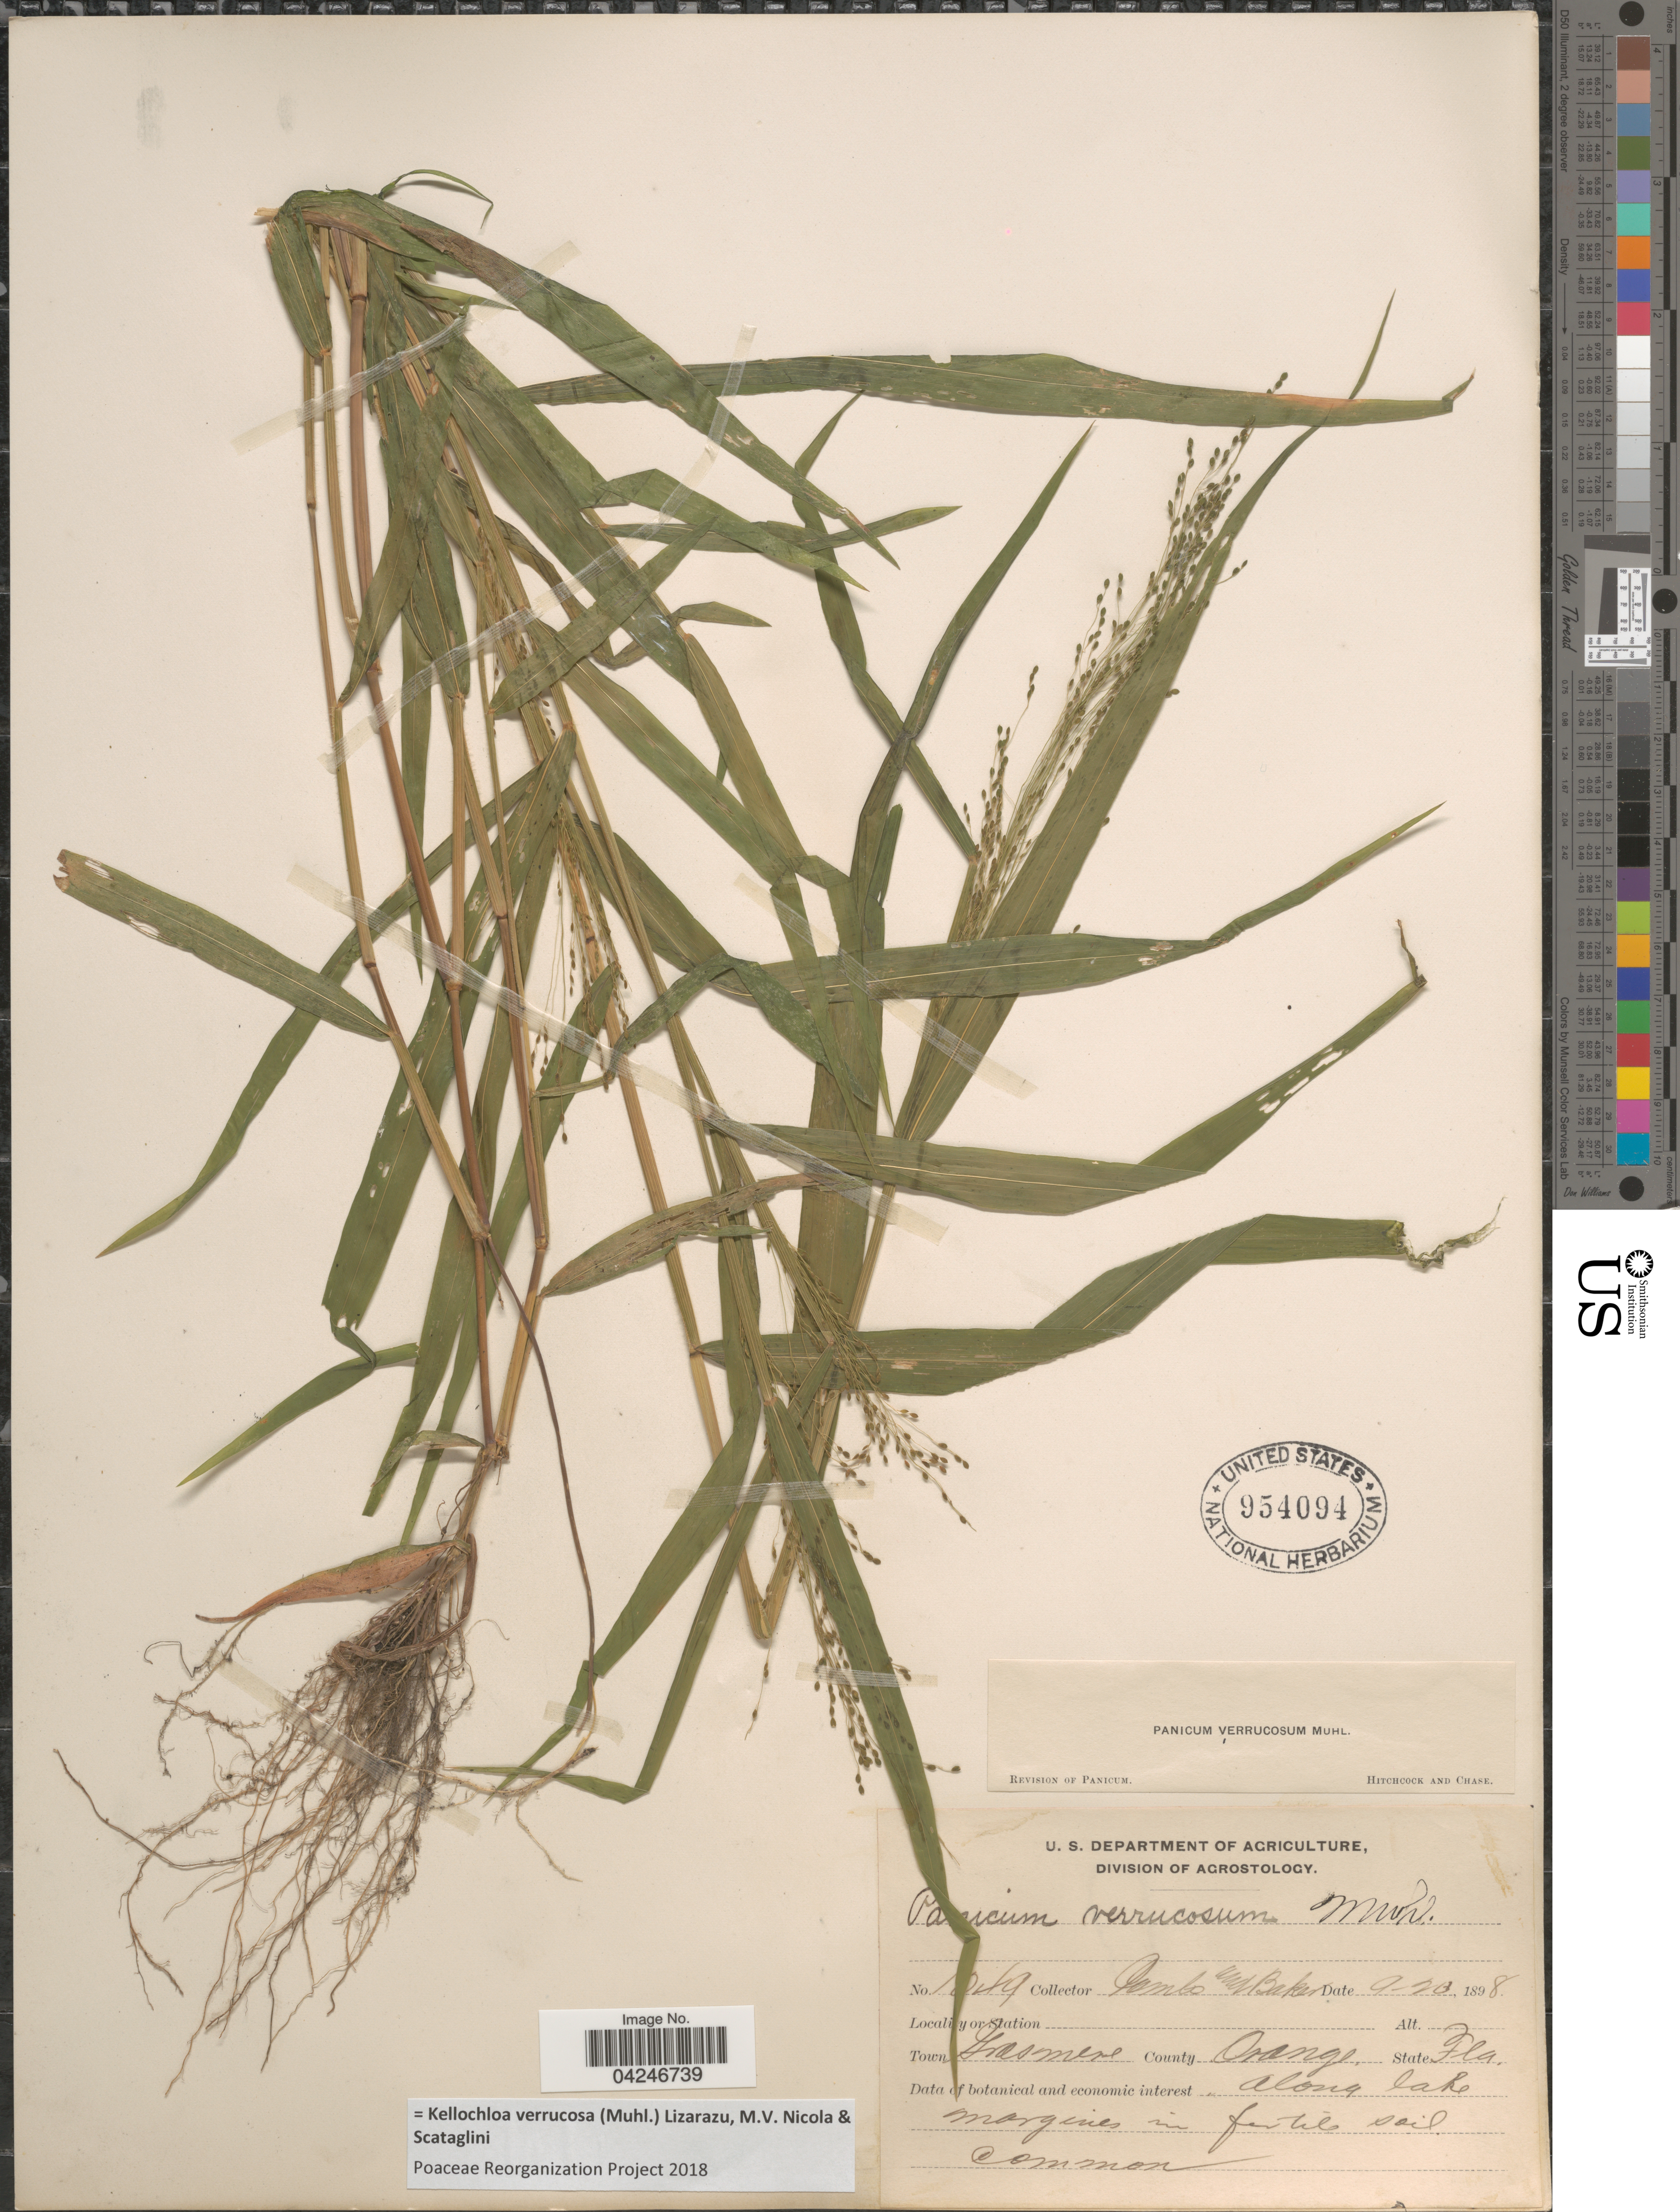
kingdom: Plantae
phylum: Tracheophyta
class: Liliopsida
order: Poales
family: Poaceae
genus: Kellochloa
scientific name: Kellochloa verrucosa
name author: (Muhl.) Lizarazu et al.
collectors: -. Combs & -- Baker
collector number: !49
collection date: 1898-09-23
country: United States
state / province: Florida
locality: Town Grasmere. County Orange.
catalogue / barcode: US 954094